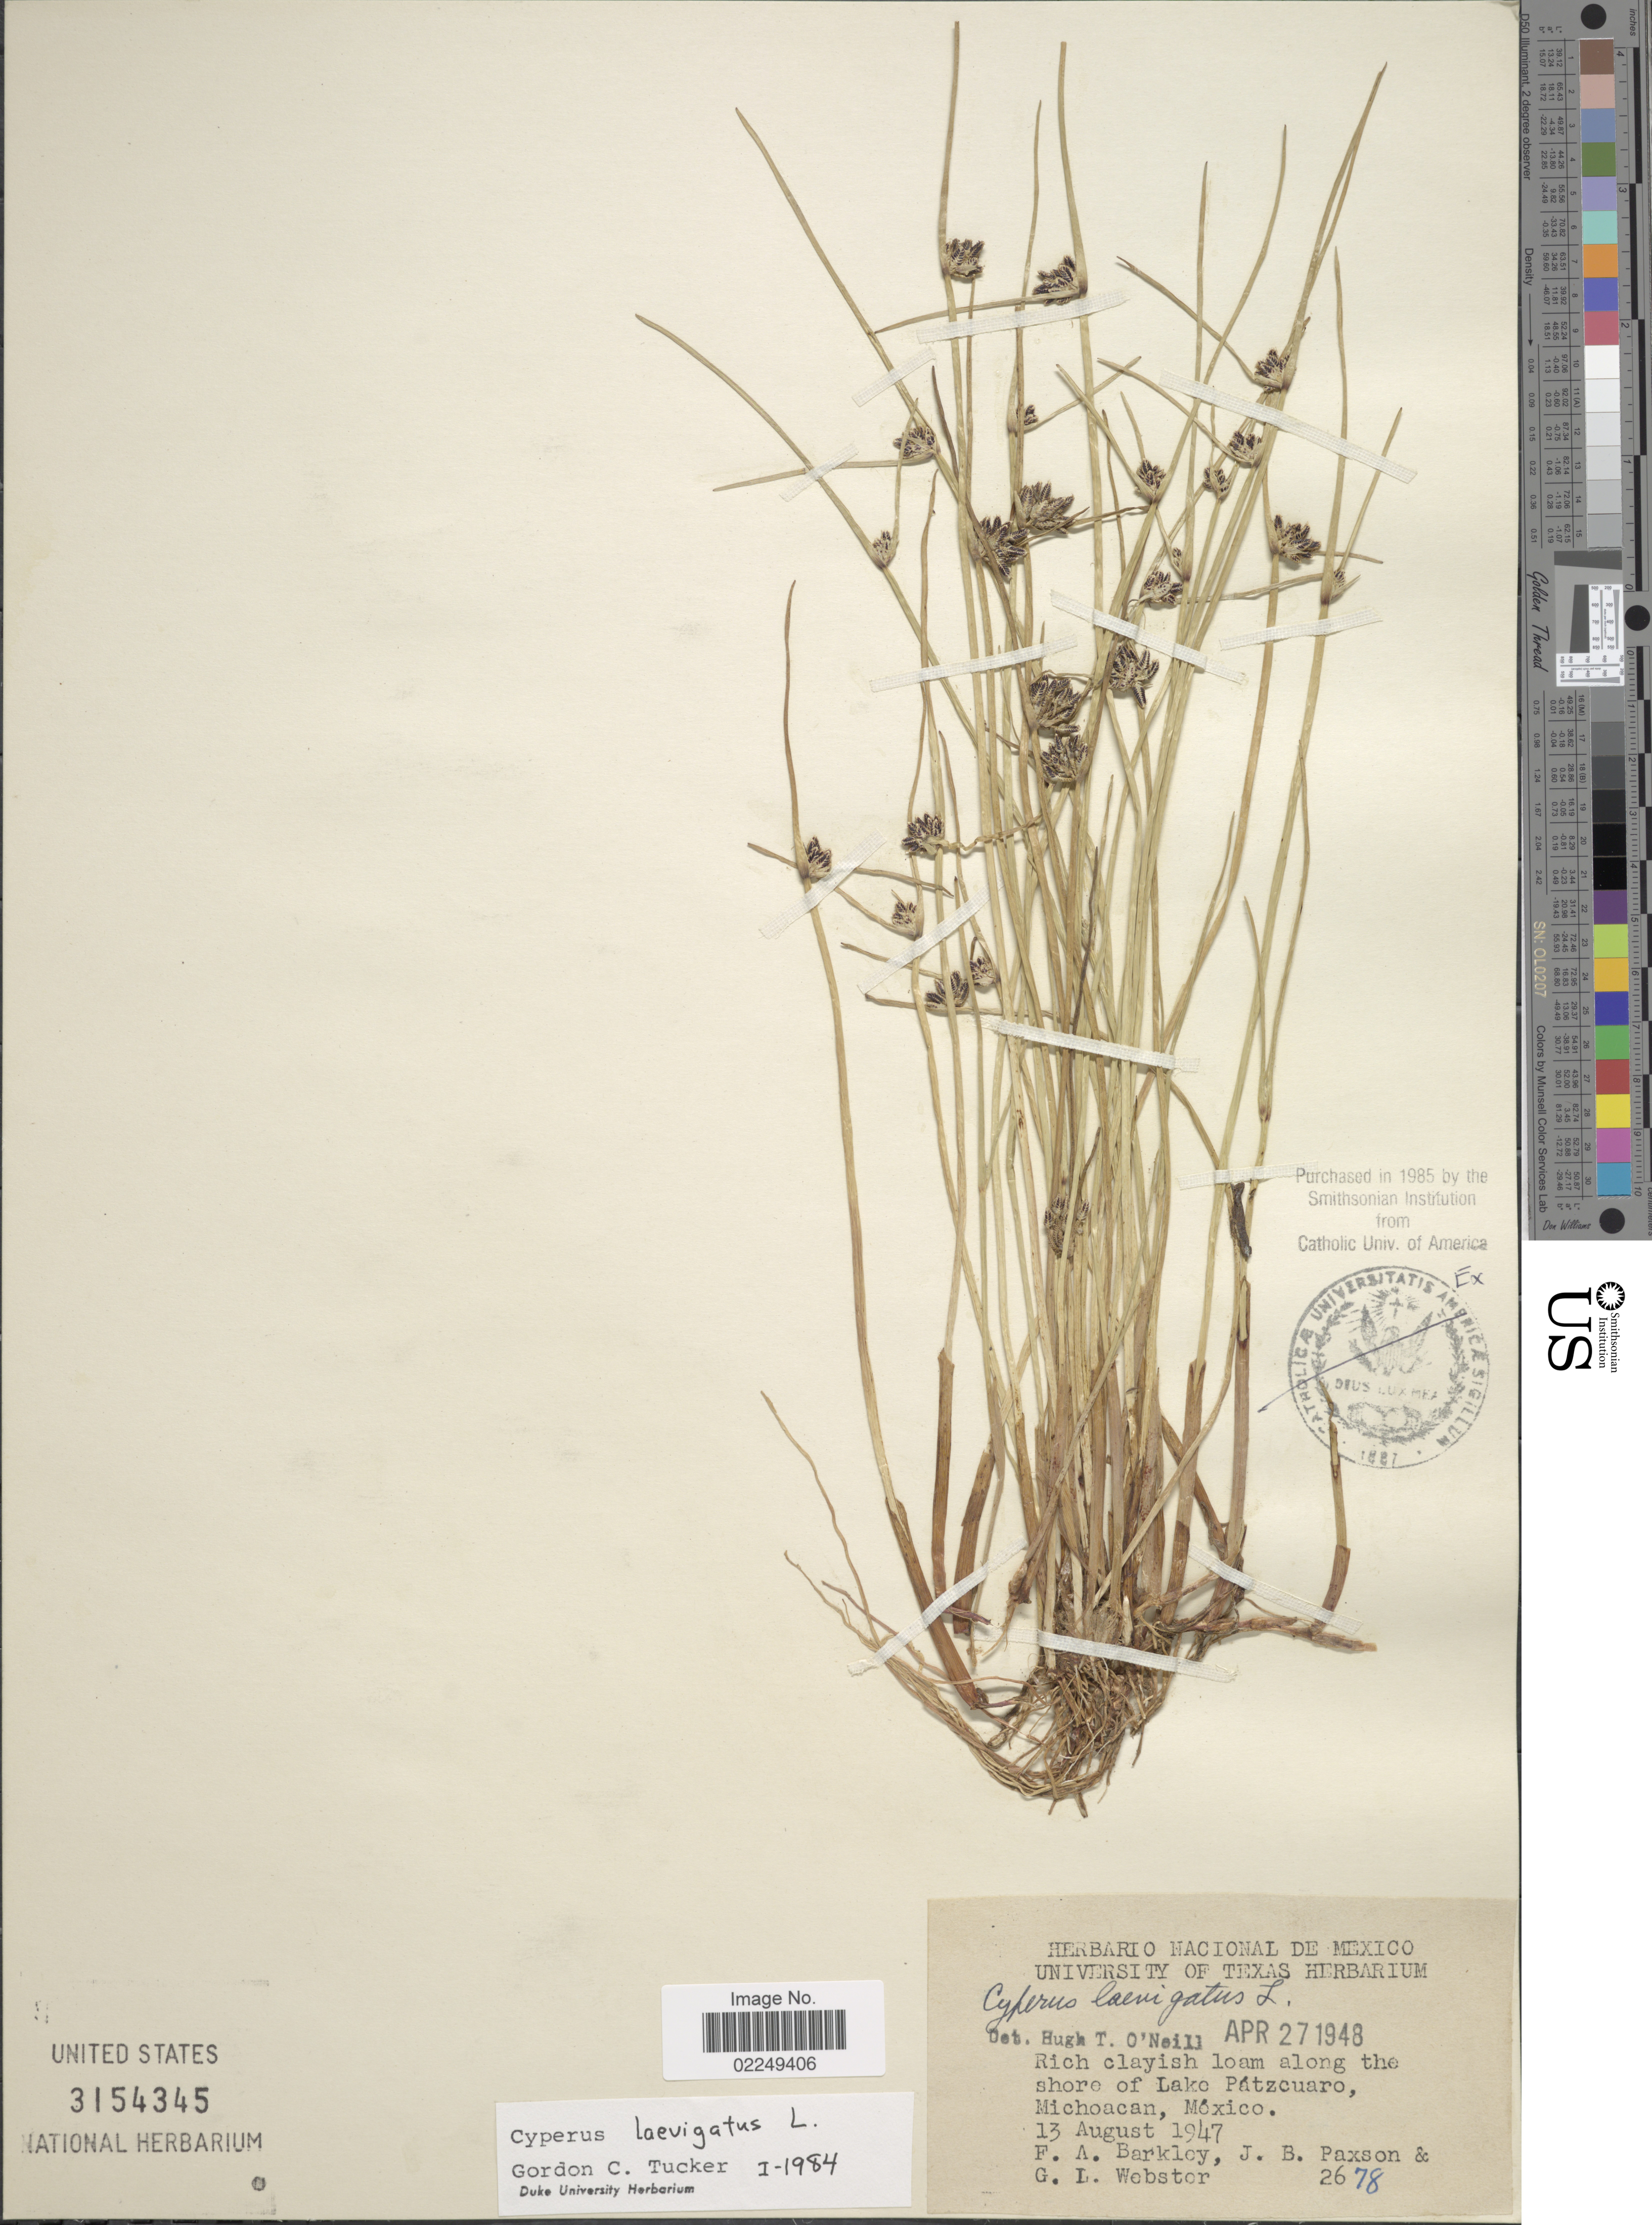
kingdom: Plantae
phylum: Tracheophyta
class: Liliopsida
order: Poales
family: Cyperaceae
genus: Cyperus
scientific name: Cyperus laevigatus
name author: L.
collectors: F. A. Barkley, J. B. Paxson & G. L. Webster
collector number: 2678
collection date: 1947-08-13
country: Mexico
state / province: Michoacán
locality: Rich clayish loam along the shore of Lake Patzcuaro, Michoacan, Mexico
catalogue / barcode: US 3154345